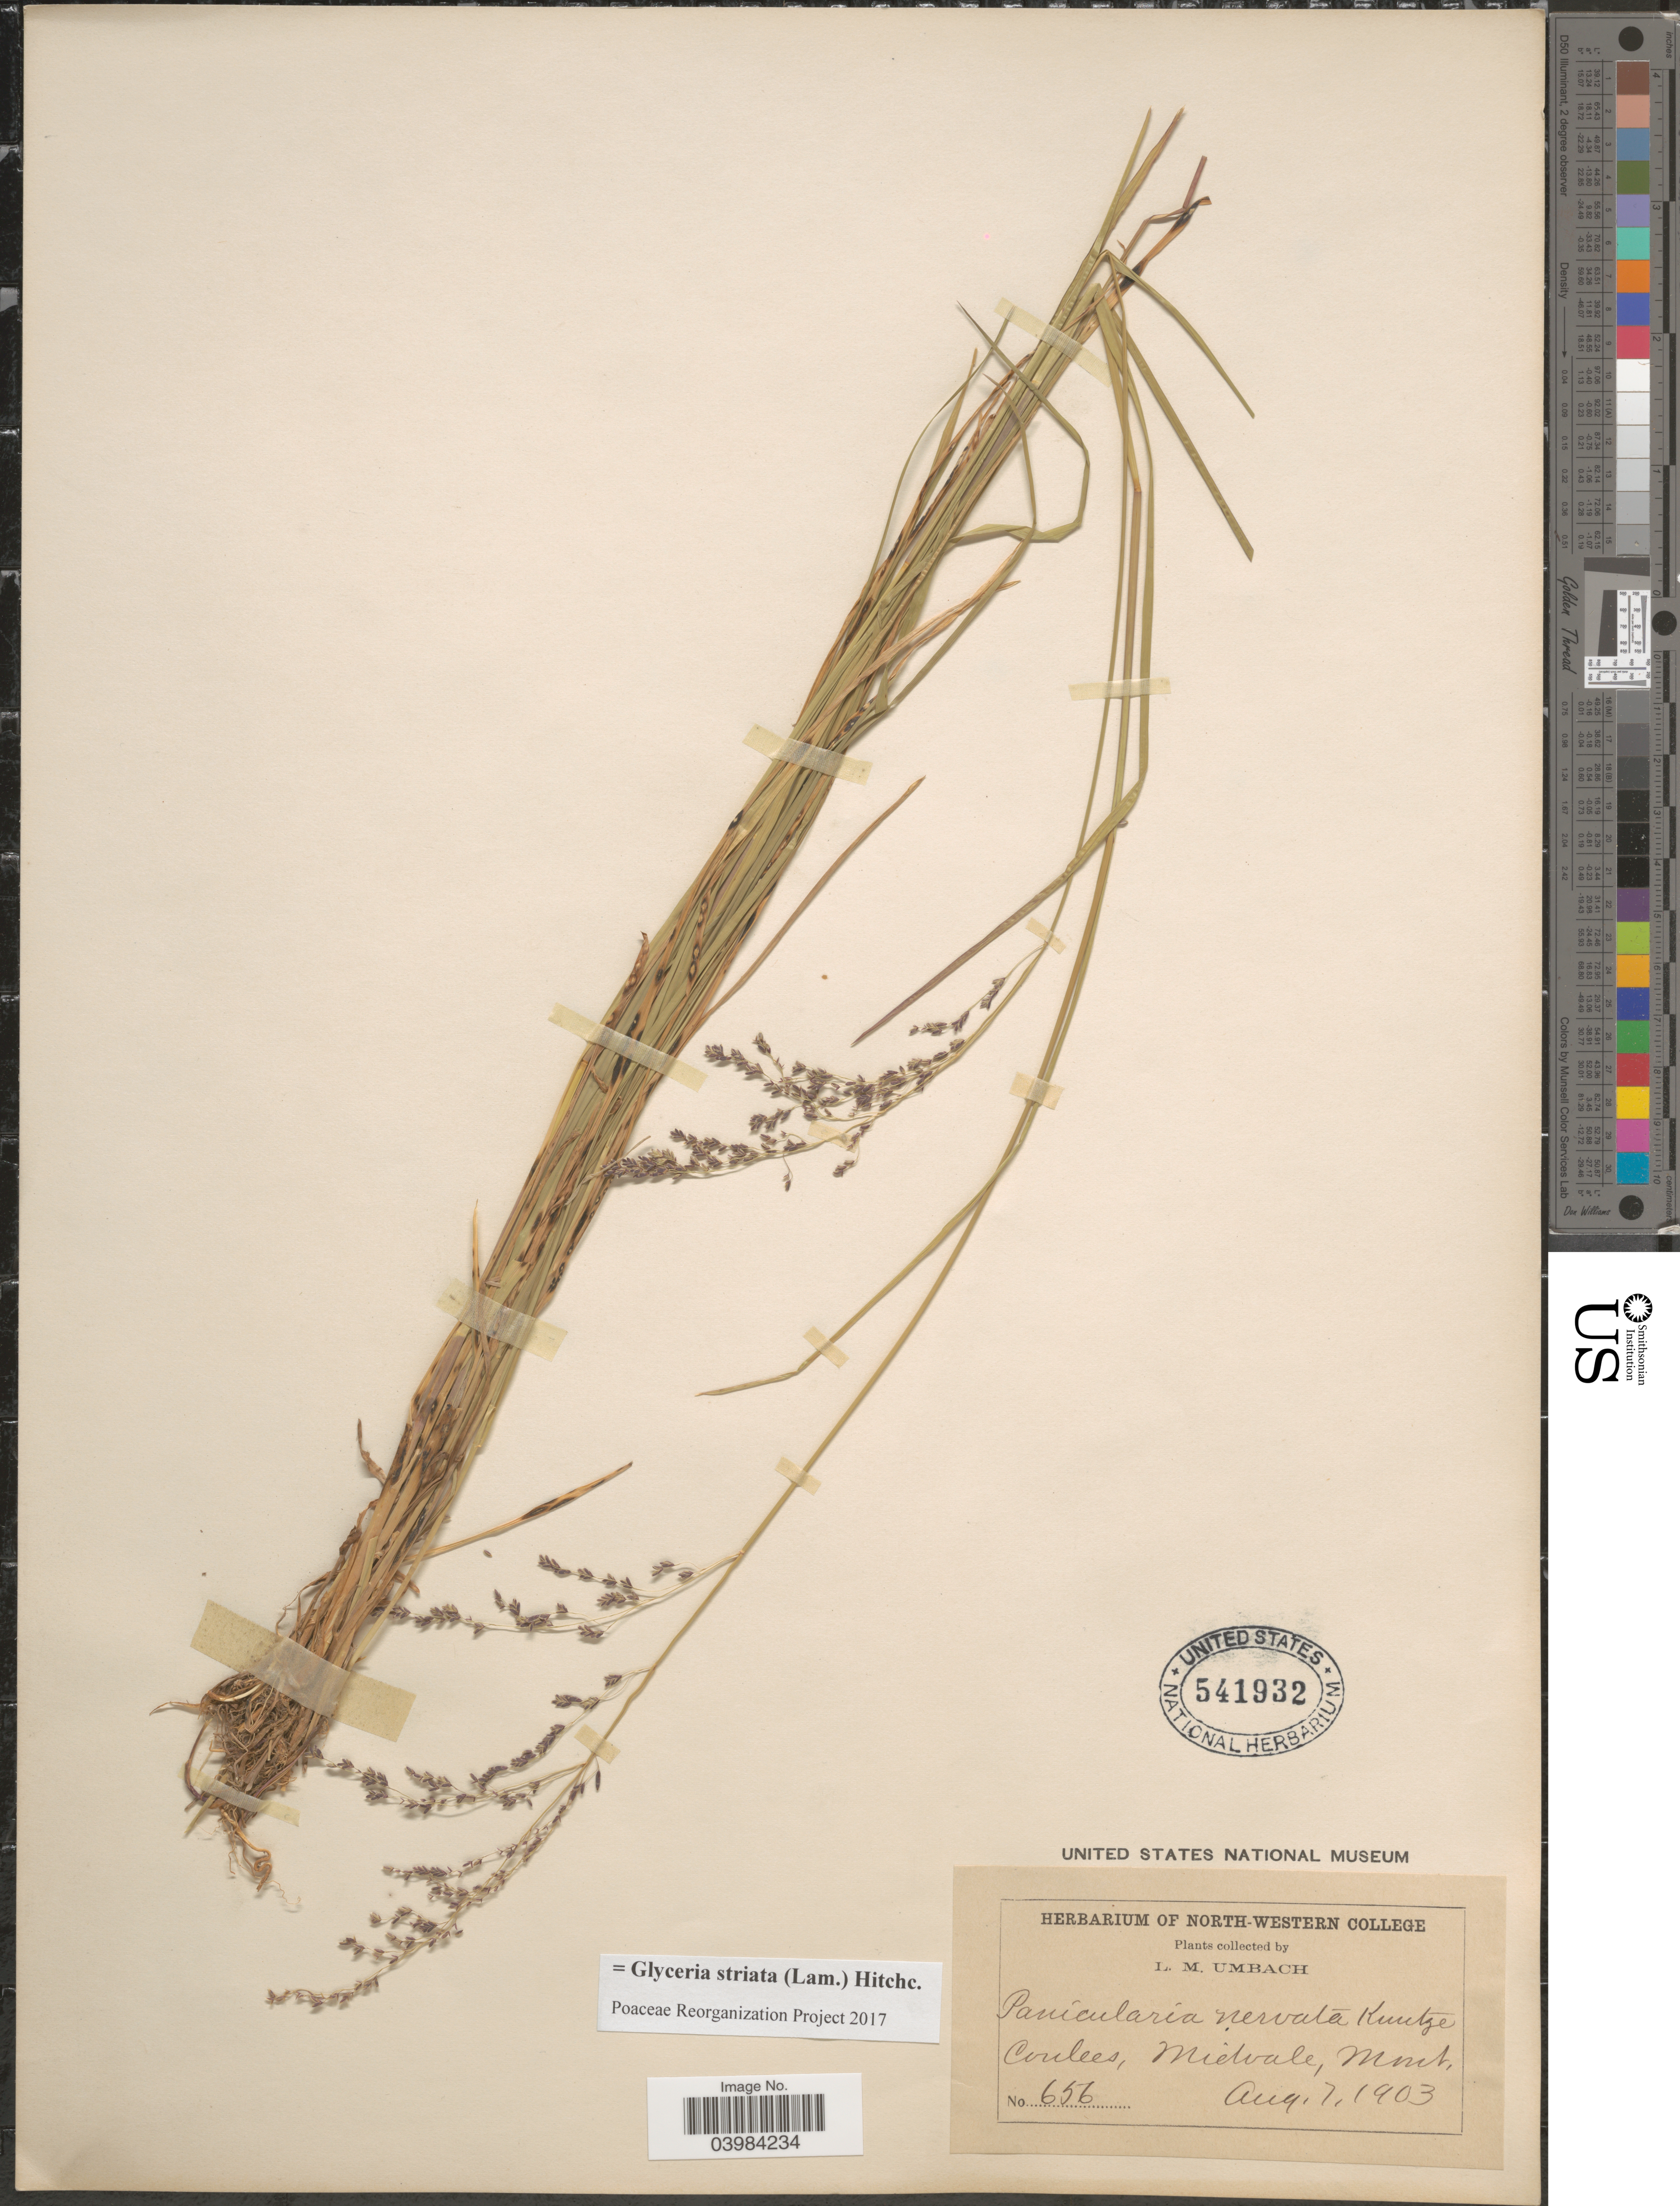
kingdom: Plantae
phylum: Tracheophyta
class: Liliopsida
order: Poales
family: Poaceae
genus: Glyceria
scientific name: Glyceria striata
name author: (Lam.) Hitchc.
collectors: L. M. Umbach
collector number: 656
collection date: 1903-08-07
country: United States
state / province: Montana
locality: Coulees, Midvale.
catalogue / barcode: US 541932